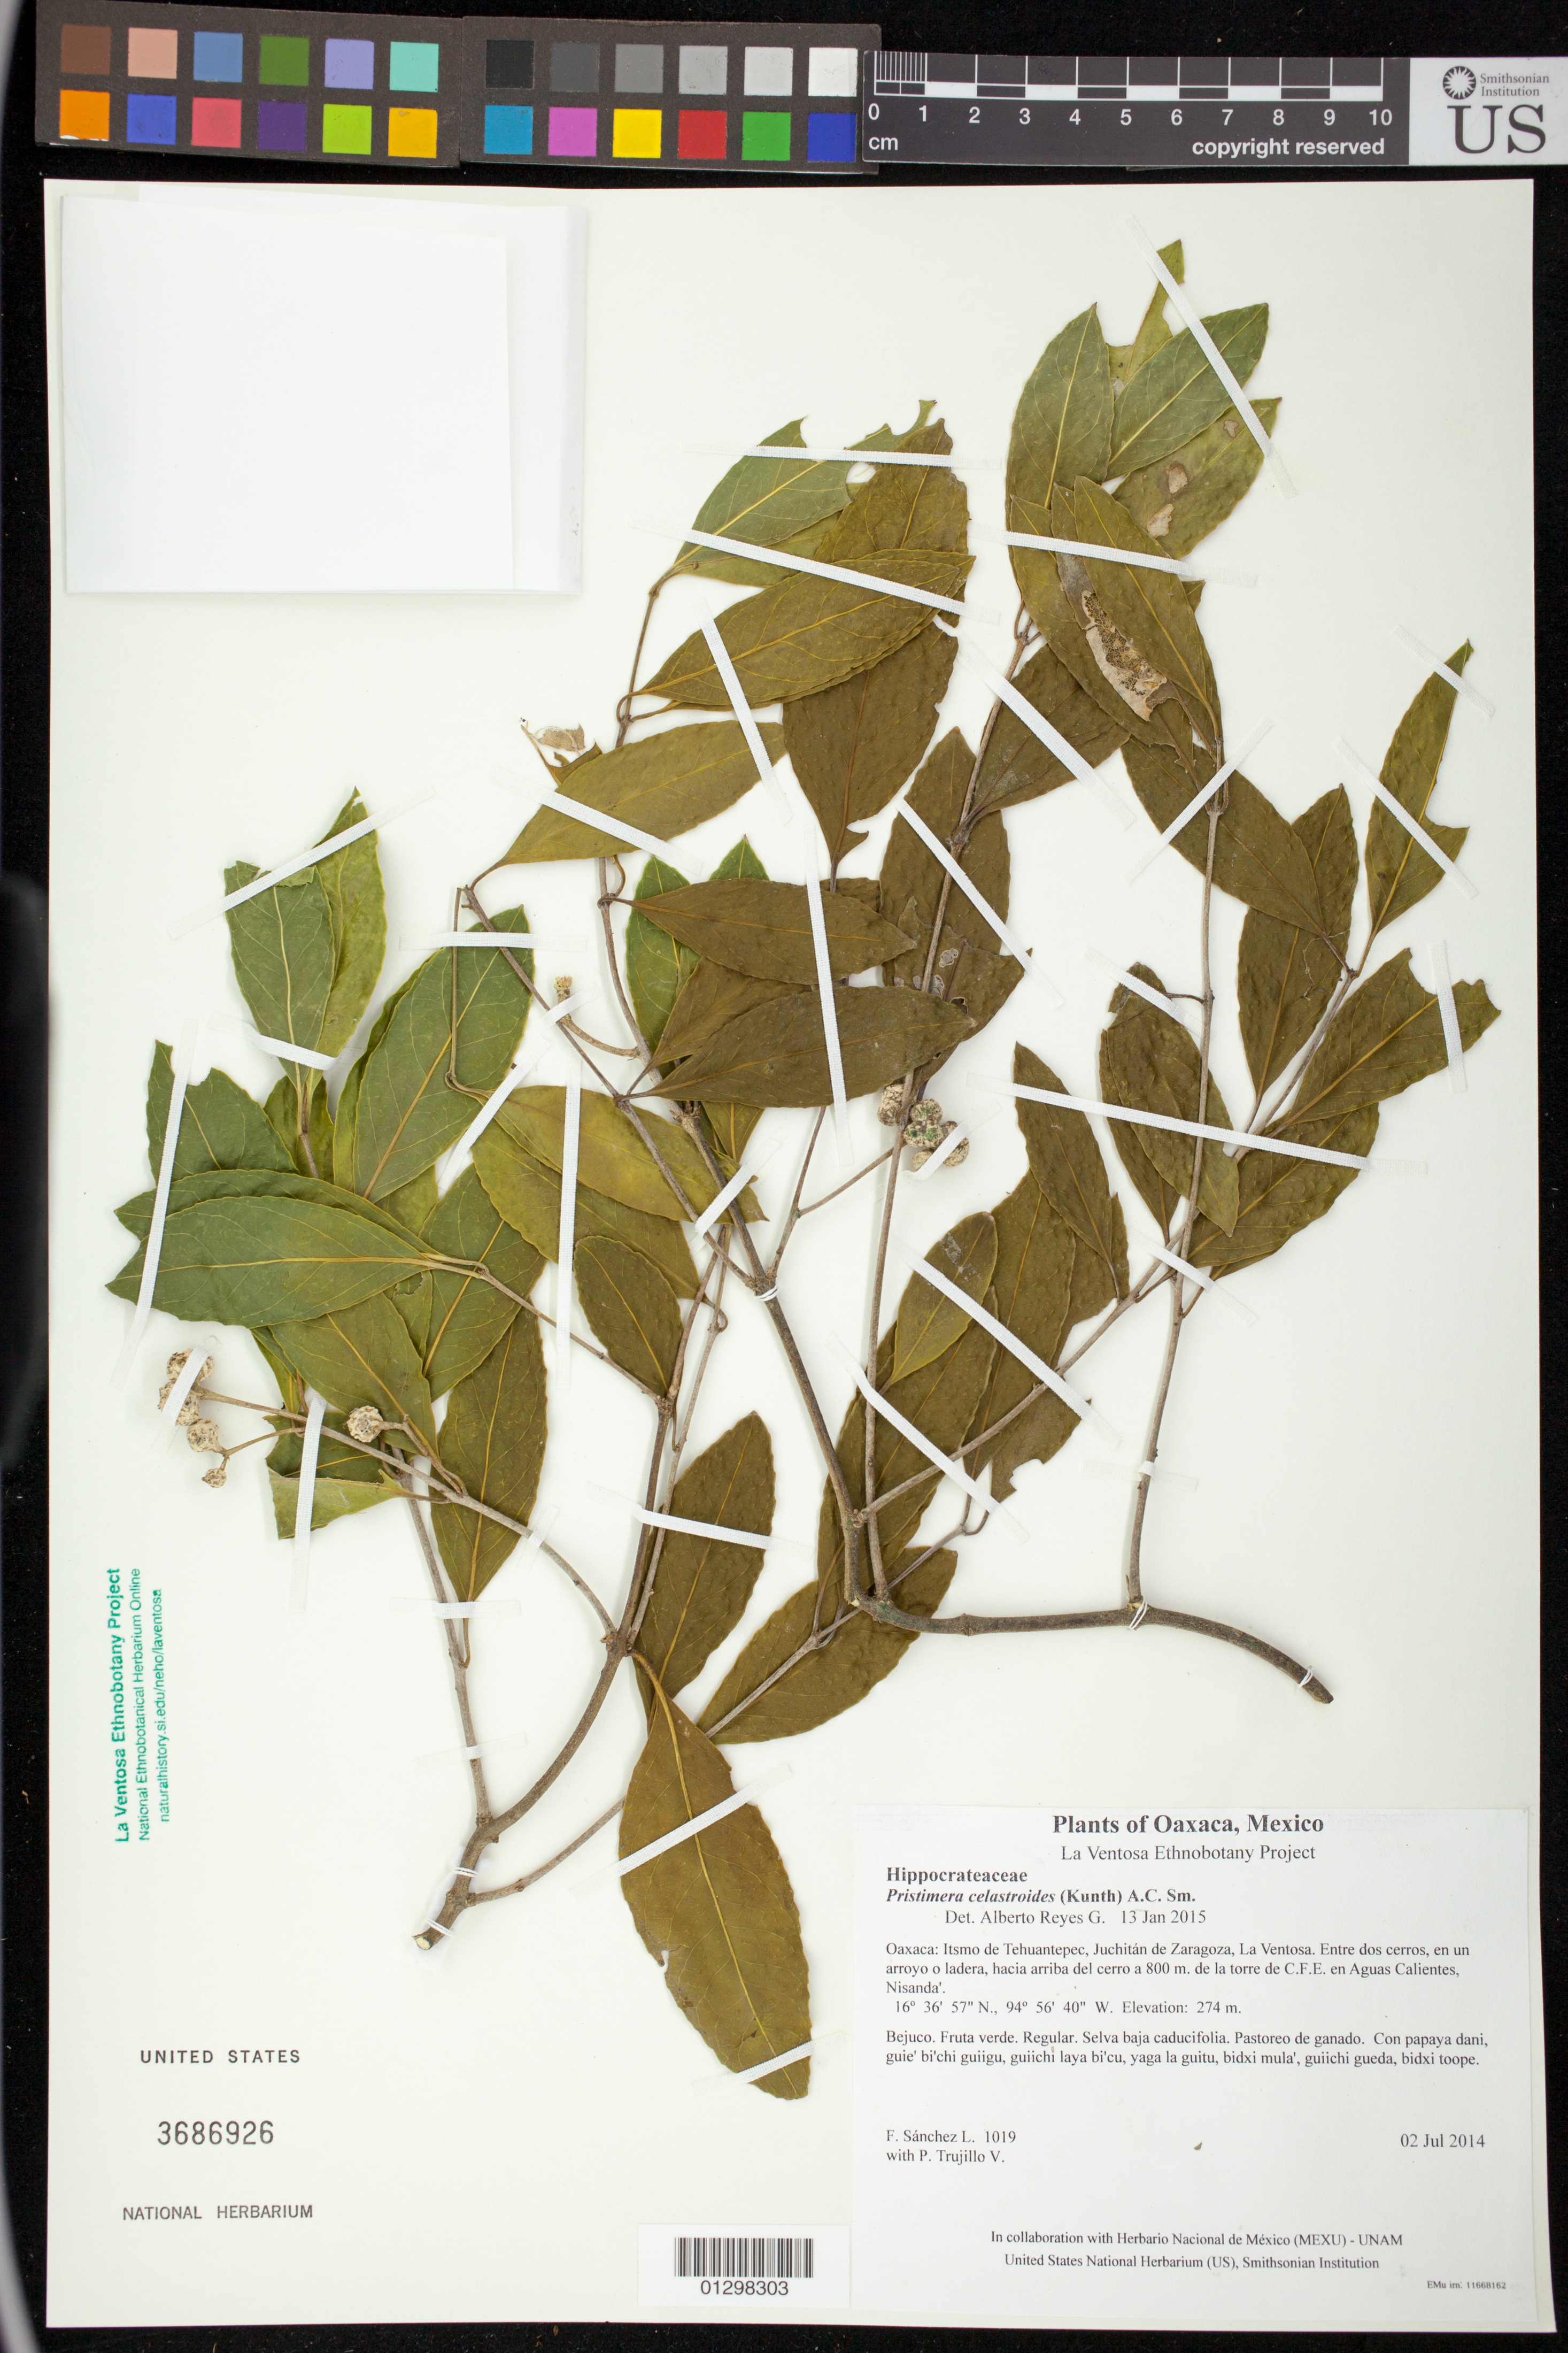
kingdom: Plantae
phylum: Tracheophyta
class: Magnoliopsida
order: Celastrales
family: Celastraceae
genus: Pristimera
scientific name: Pristimera celastroides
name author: (Kunth) A.C. Sm.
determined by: Reyes García, A.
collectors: F. Sánchez L. & P. Trujillo V.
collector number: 1019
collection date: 2014-07-02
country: Mexico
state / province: Oaxaca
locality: Itsmo de Tehuantepec, Juchitán de Zaragoza, La Ventosa. Entre dos cerros, en un arroyo o ladera, hacia arriba del cerro a 800 m. de la torre de C.F.E. en Aguas Calientes, Nisanda'.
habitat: Selva baja caducifolia. Pastoreo de ganado.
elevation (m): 274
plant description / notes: JEBOT, MEXU, SERO, US; Luba'. Cuaananaxhi naga'. Nuu.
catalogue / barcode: US 3686926